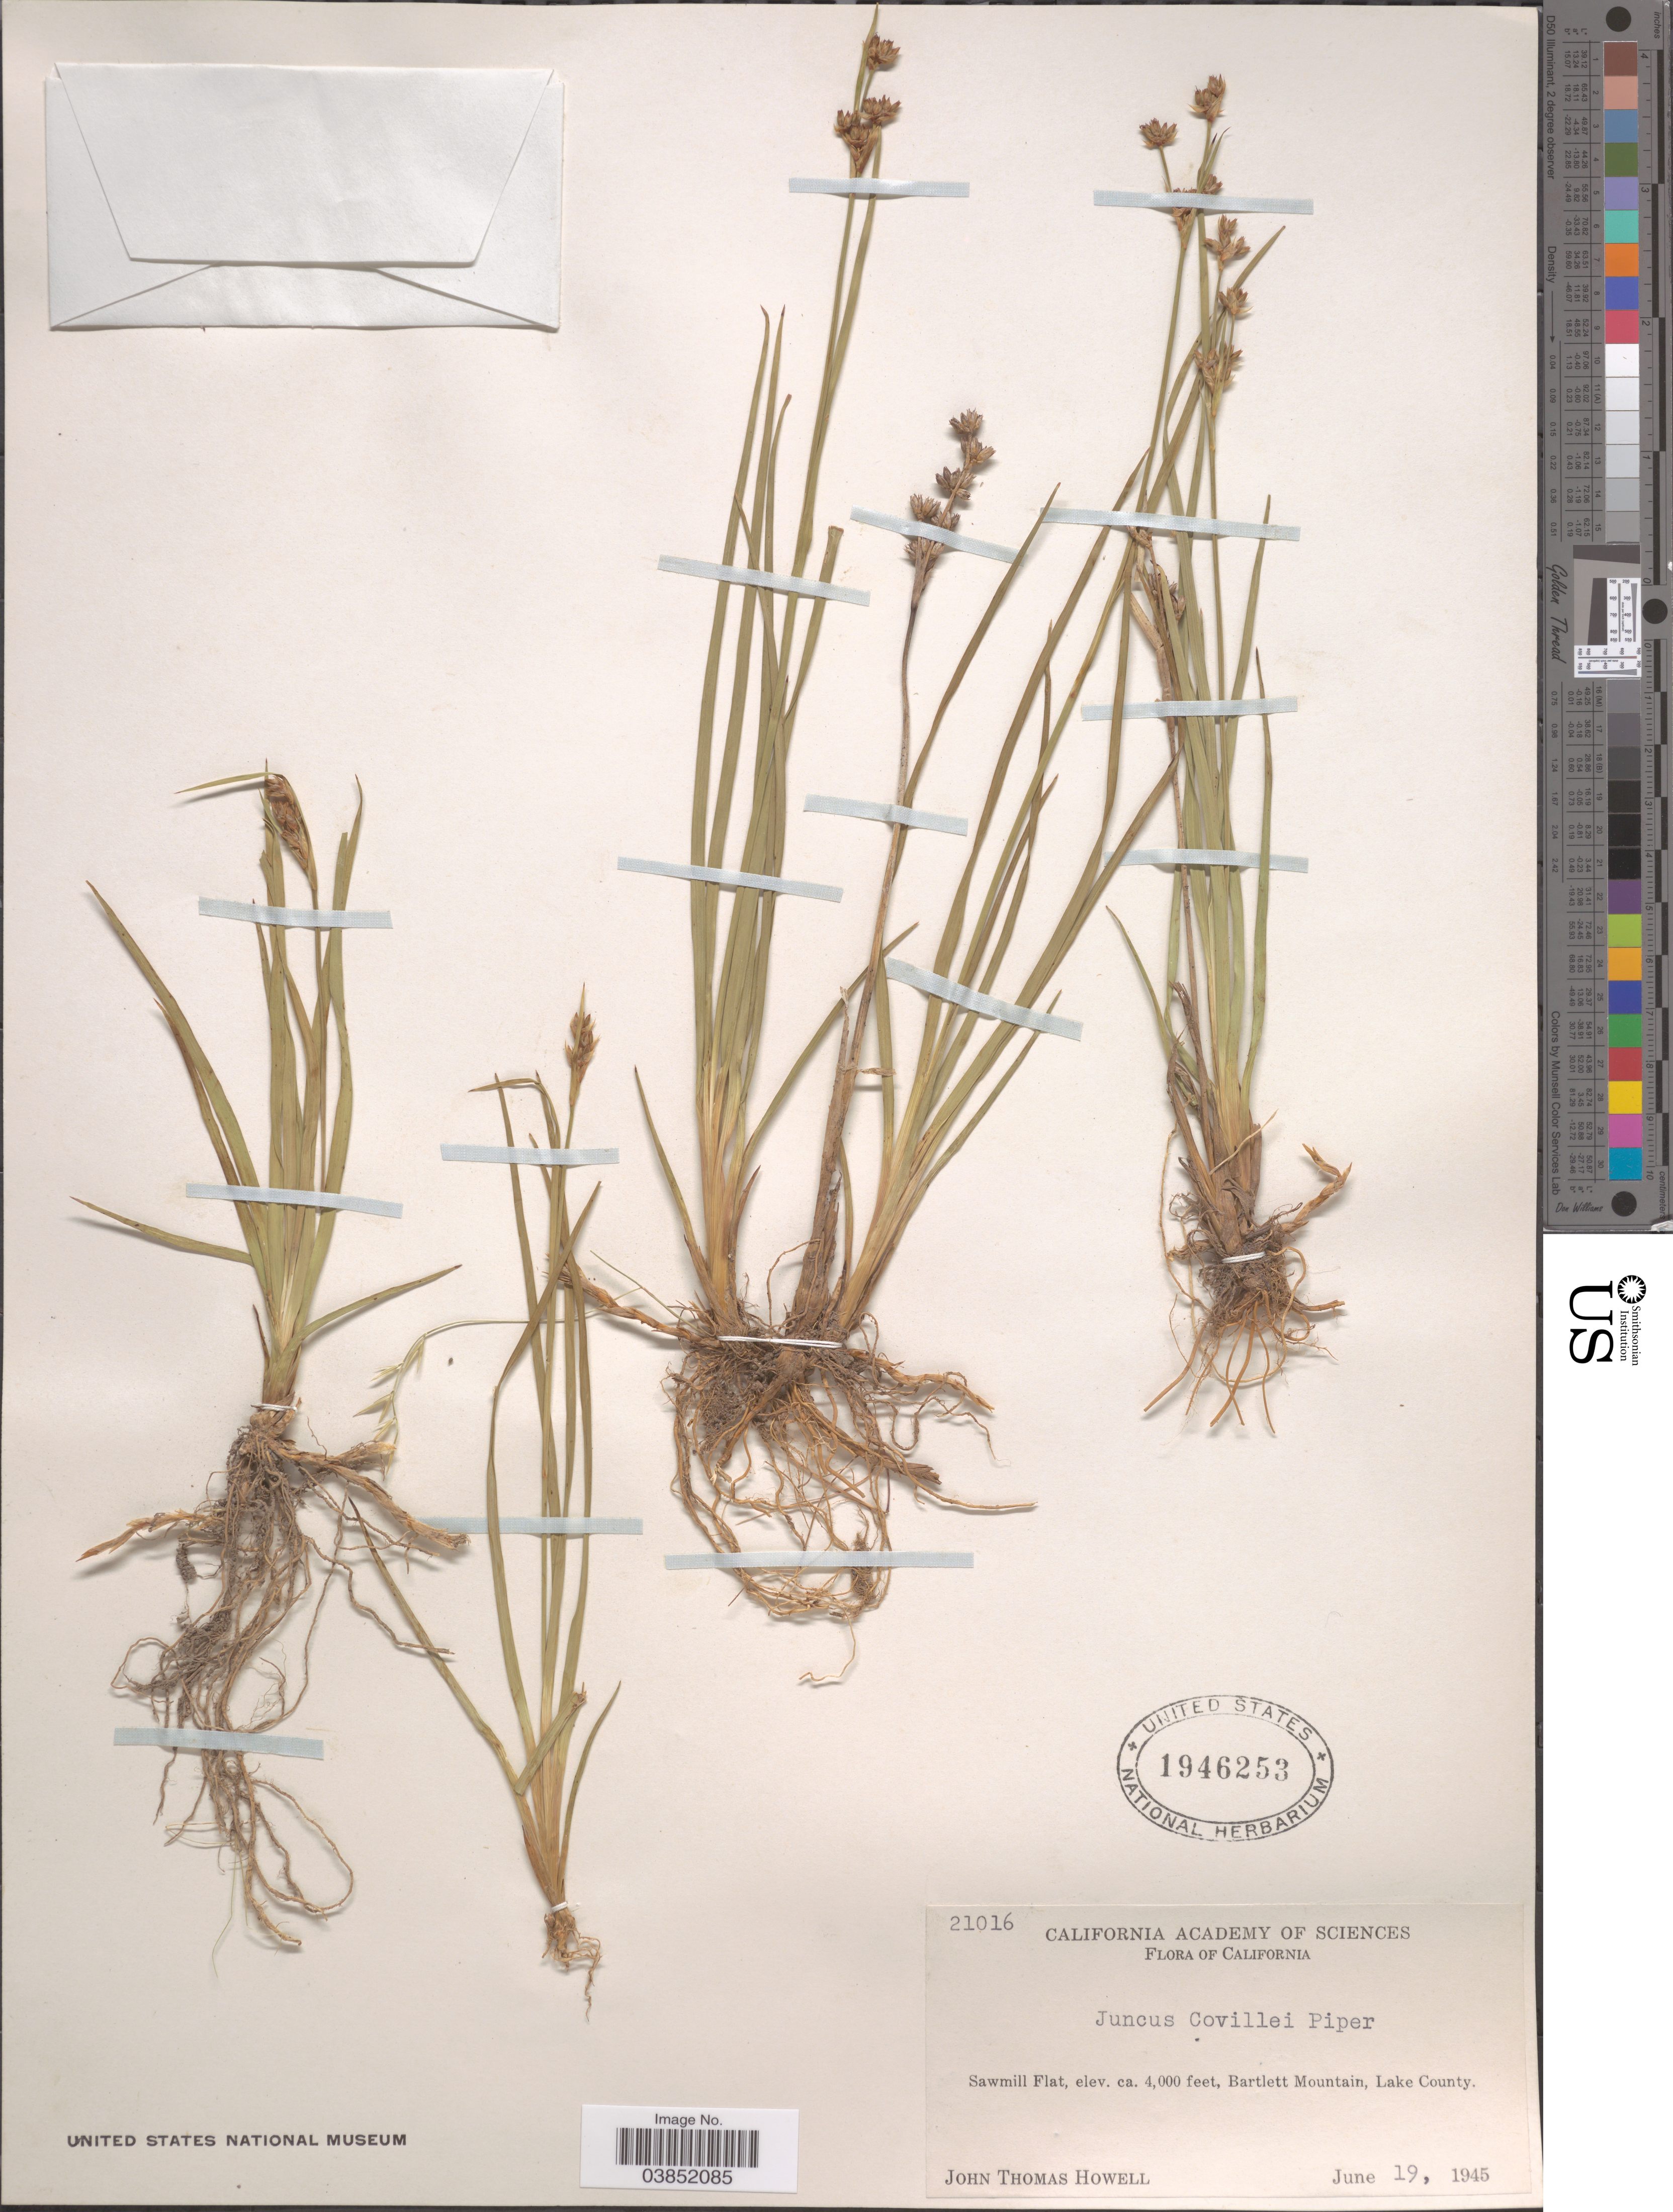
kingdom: Plantae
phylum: Tracheophyta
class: Liliopsida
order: Poales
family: Juncaceae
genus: Juncus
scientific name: Juncus covillei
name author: Piper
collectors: J. T. Howell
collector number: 21016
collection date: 1945-06-19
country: United States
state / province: California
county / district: Lake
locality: Sawmill Flat, Bartlett Mountain, Lake County.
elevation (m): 1219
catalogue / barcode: US 1946253